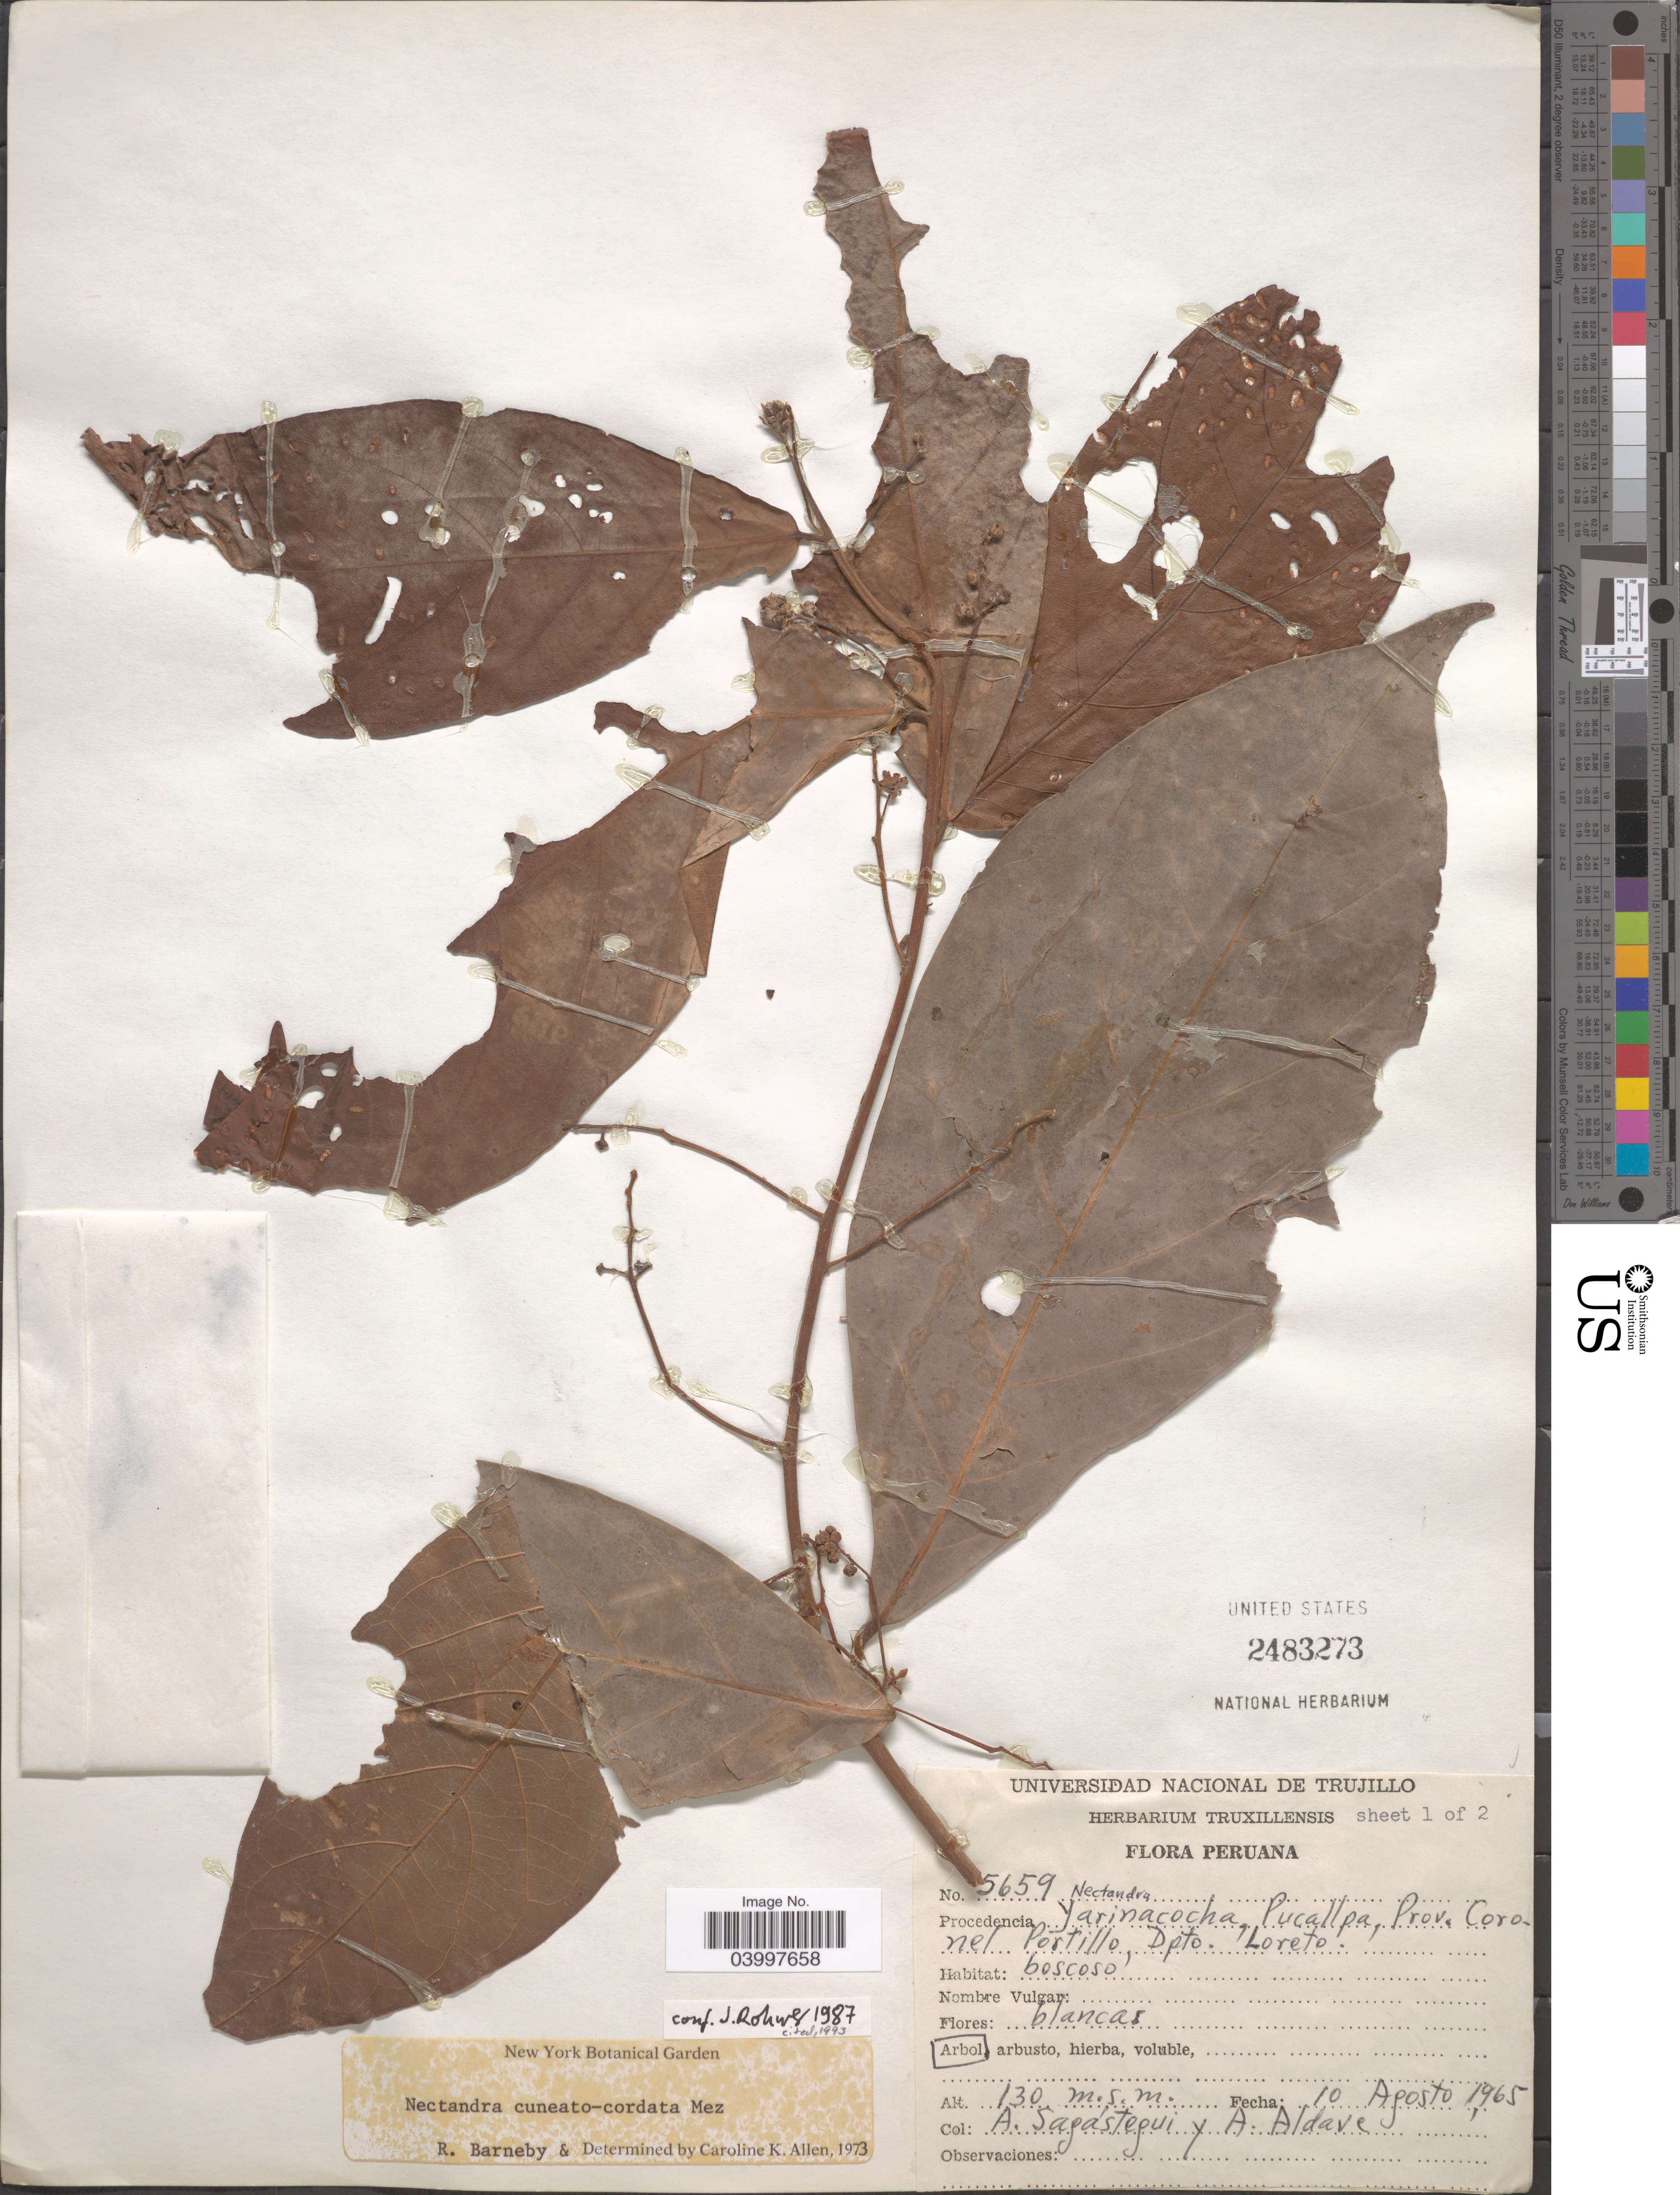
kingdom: Plantae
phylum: Tracheophyta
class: Magnoliopsida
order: Laurales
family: Lauraceae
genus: Nectandra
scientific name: Nectandra cuneato-cordata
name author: Mez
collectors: A. Sagástequi & A. Aldave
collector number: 5659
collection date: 1965-08-10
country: Peru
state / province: Loreto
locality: Procedencia Yarinacocha, Pucallpa, Prov. Coronel Portillo, Dpto. Loreto.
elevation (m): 130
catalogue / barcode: US 2483273